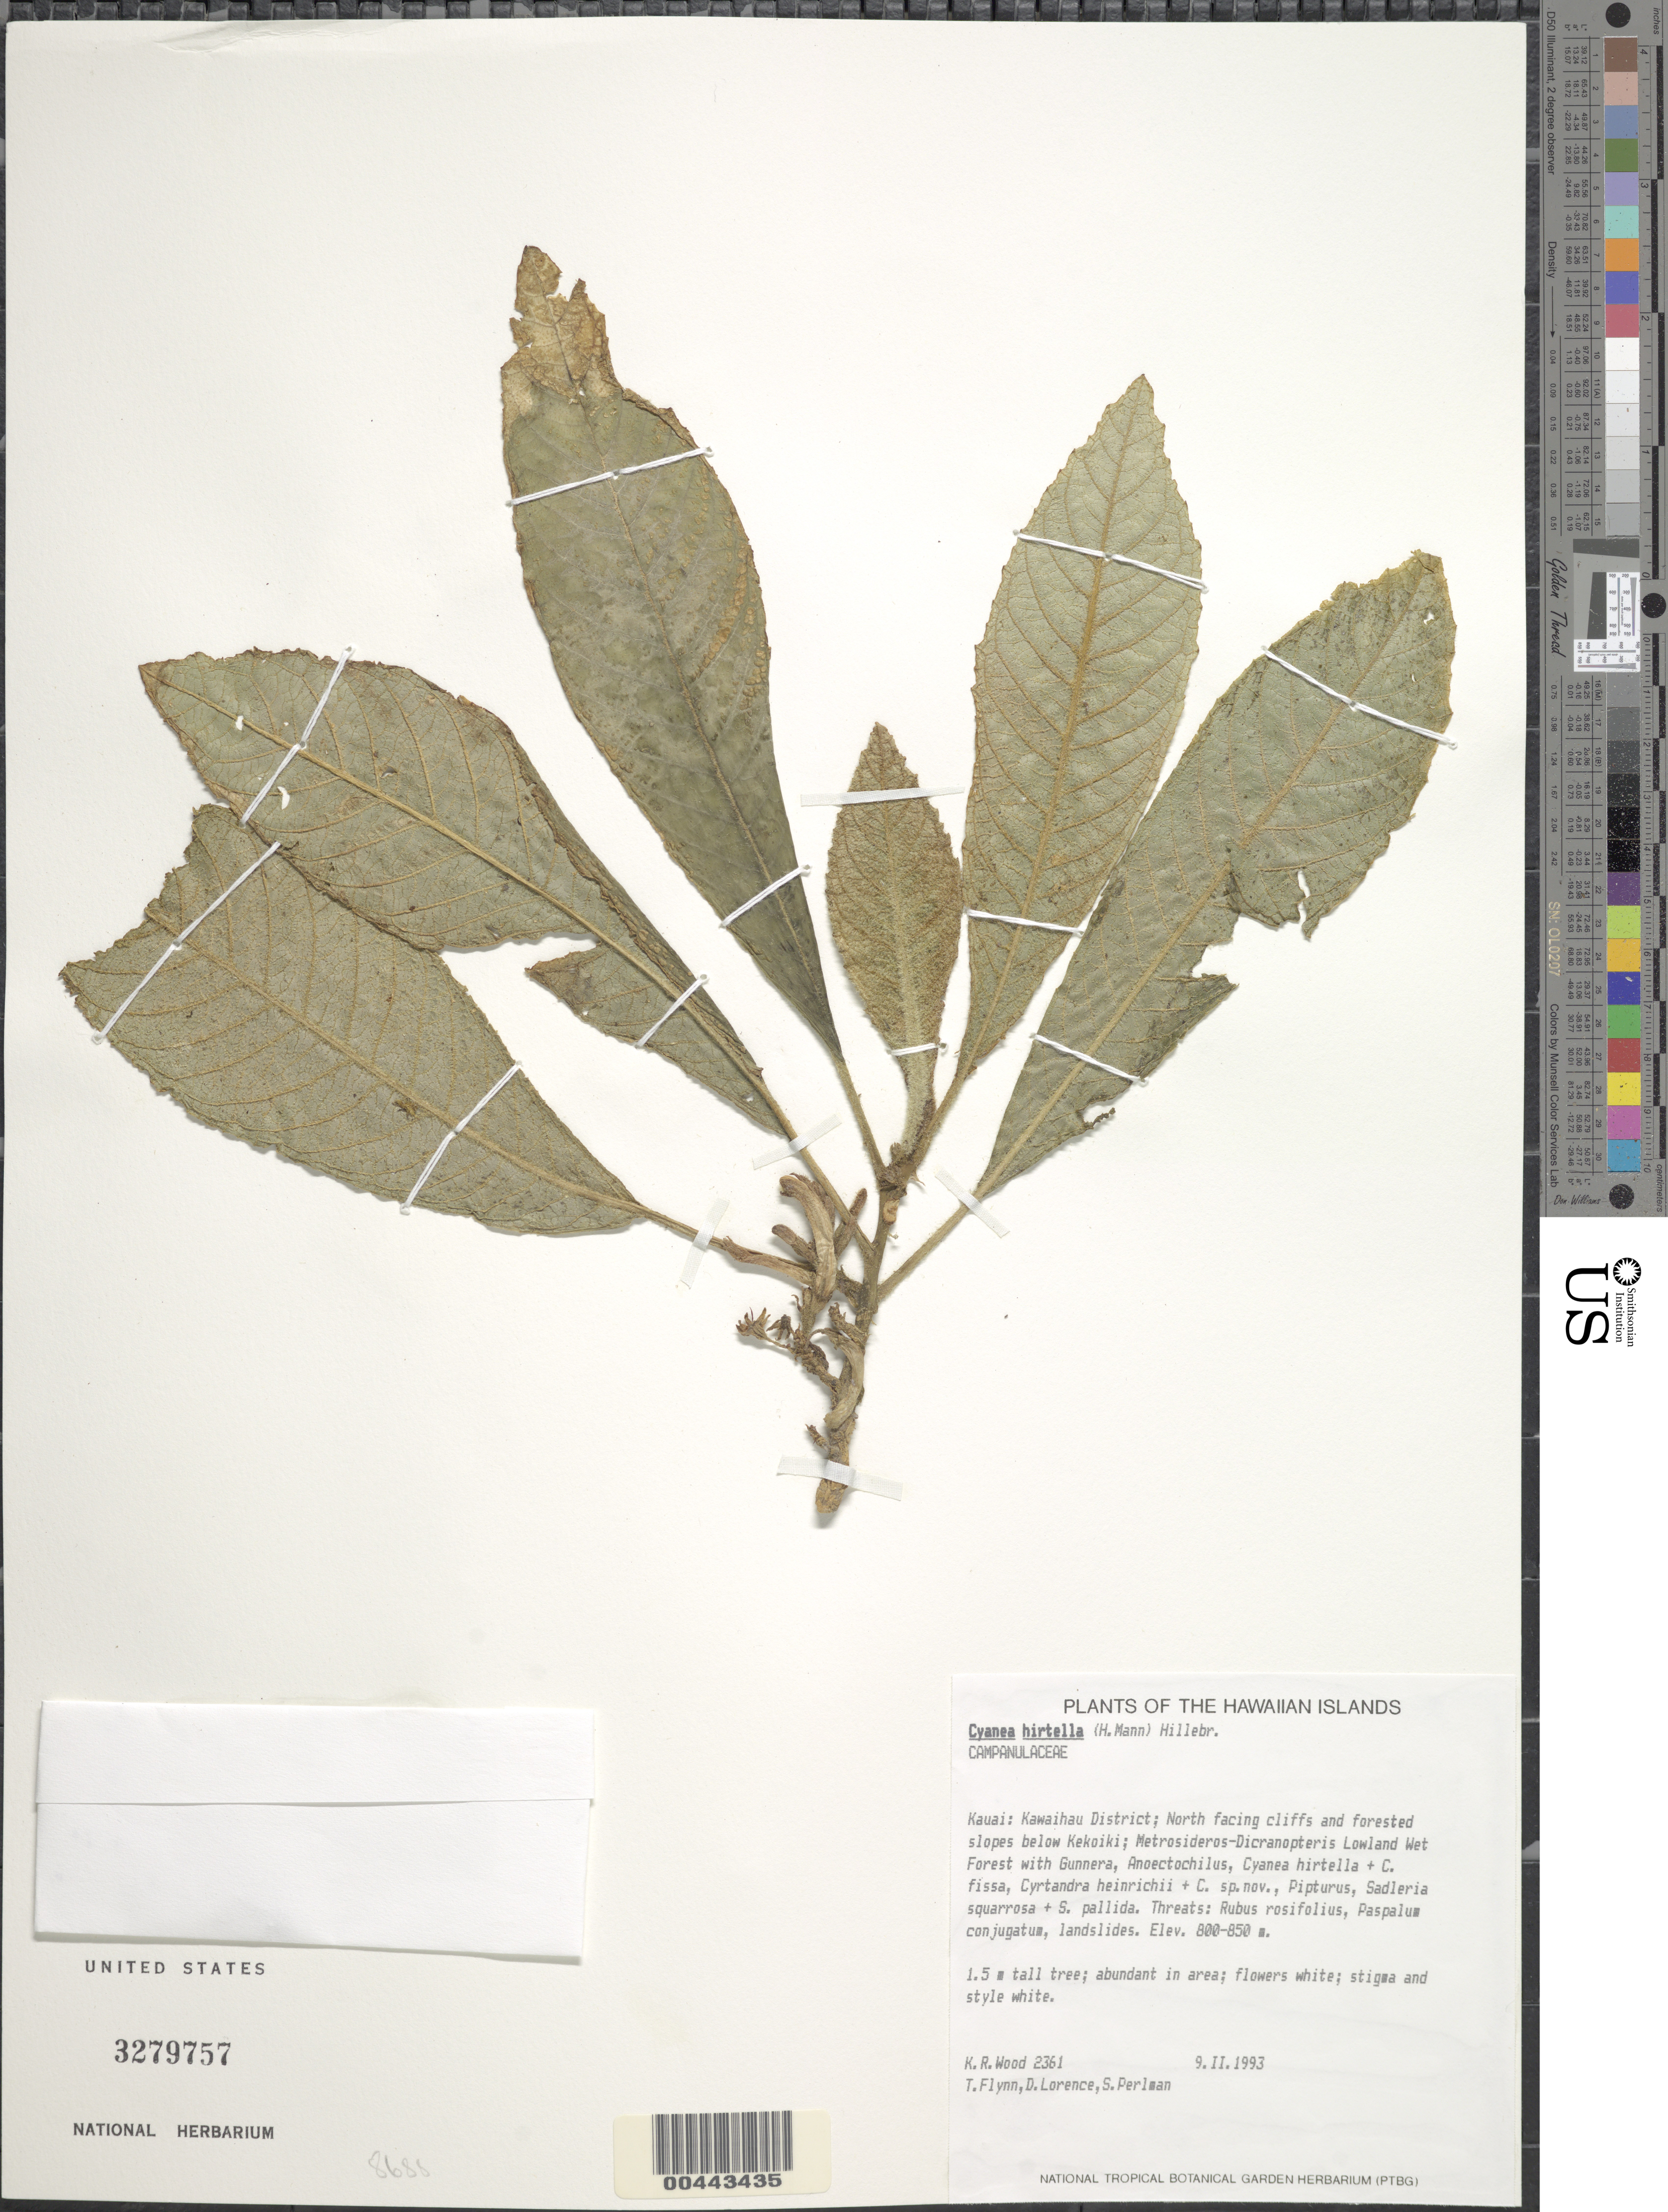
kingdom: Plantae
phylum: Tracheophyta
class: Magnoliopsida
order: Asterales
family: Campanulaceae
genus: Cyanea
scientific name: Cyanea hirtella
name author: (H. Mann) Hillebr.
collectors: K. R. Wood, T. W. Flynn, D. Lorence & S. P. Perlman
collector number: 2361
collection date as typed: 9 Feb 1993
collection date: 1993-02-09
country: United States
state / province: Hawaii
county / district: Kauai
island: Kaua'i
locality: Kawaihau District, north facing cliffs and foested slopes below Kekoiki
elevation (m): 800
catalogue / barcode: US 3279757